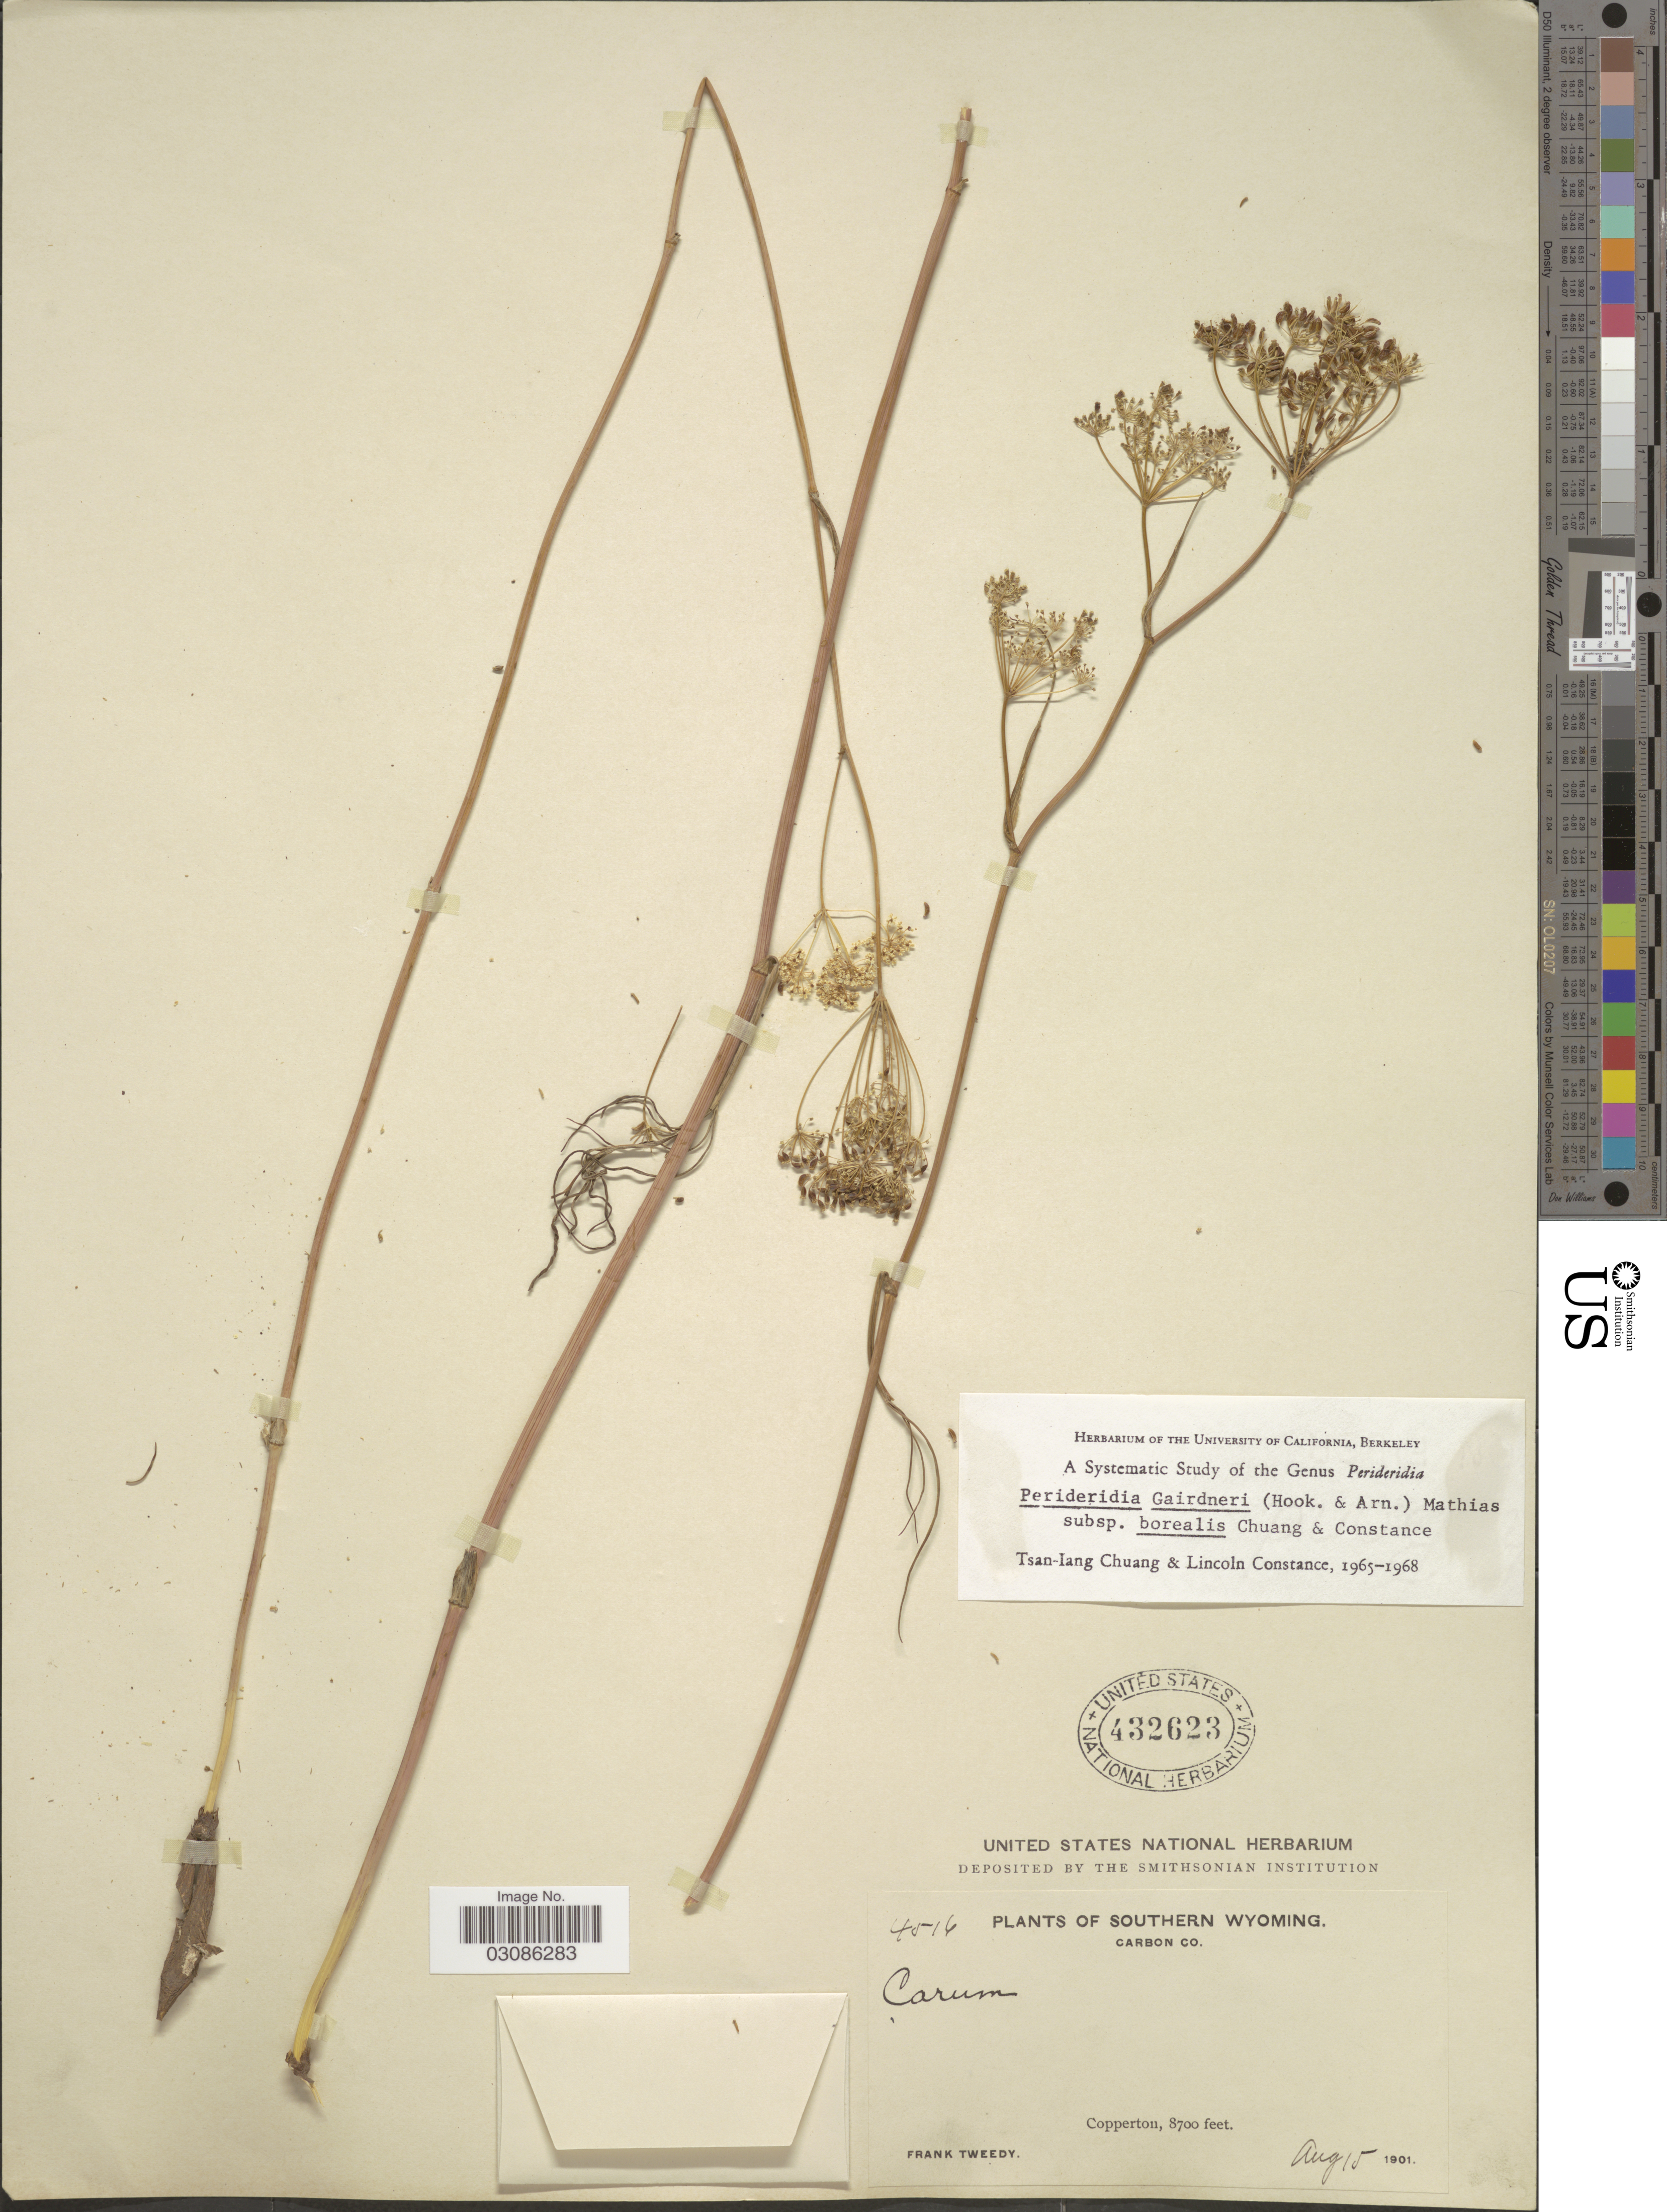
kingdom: Plantae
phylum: Tracheophyta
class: Magnoliopsida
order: Apiales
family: Apiaceae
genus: Perideridia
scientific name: Perideridia gairdneri subsp. borealis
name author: T.I. Chuang & Constance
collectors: F. Tweedy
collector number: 4516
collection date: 1901-08-15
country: United States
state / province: Wyoming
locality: Southern Wyoming, Copperton, Carbon Co.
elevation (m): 2652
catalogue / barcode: US 432623